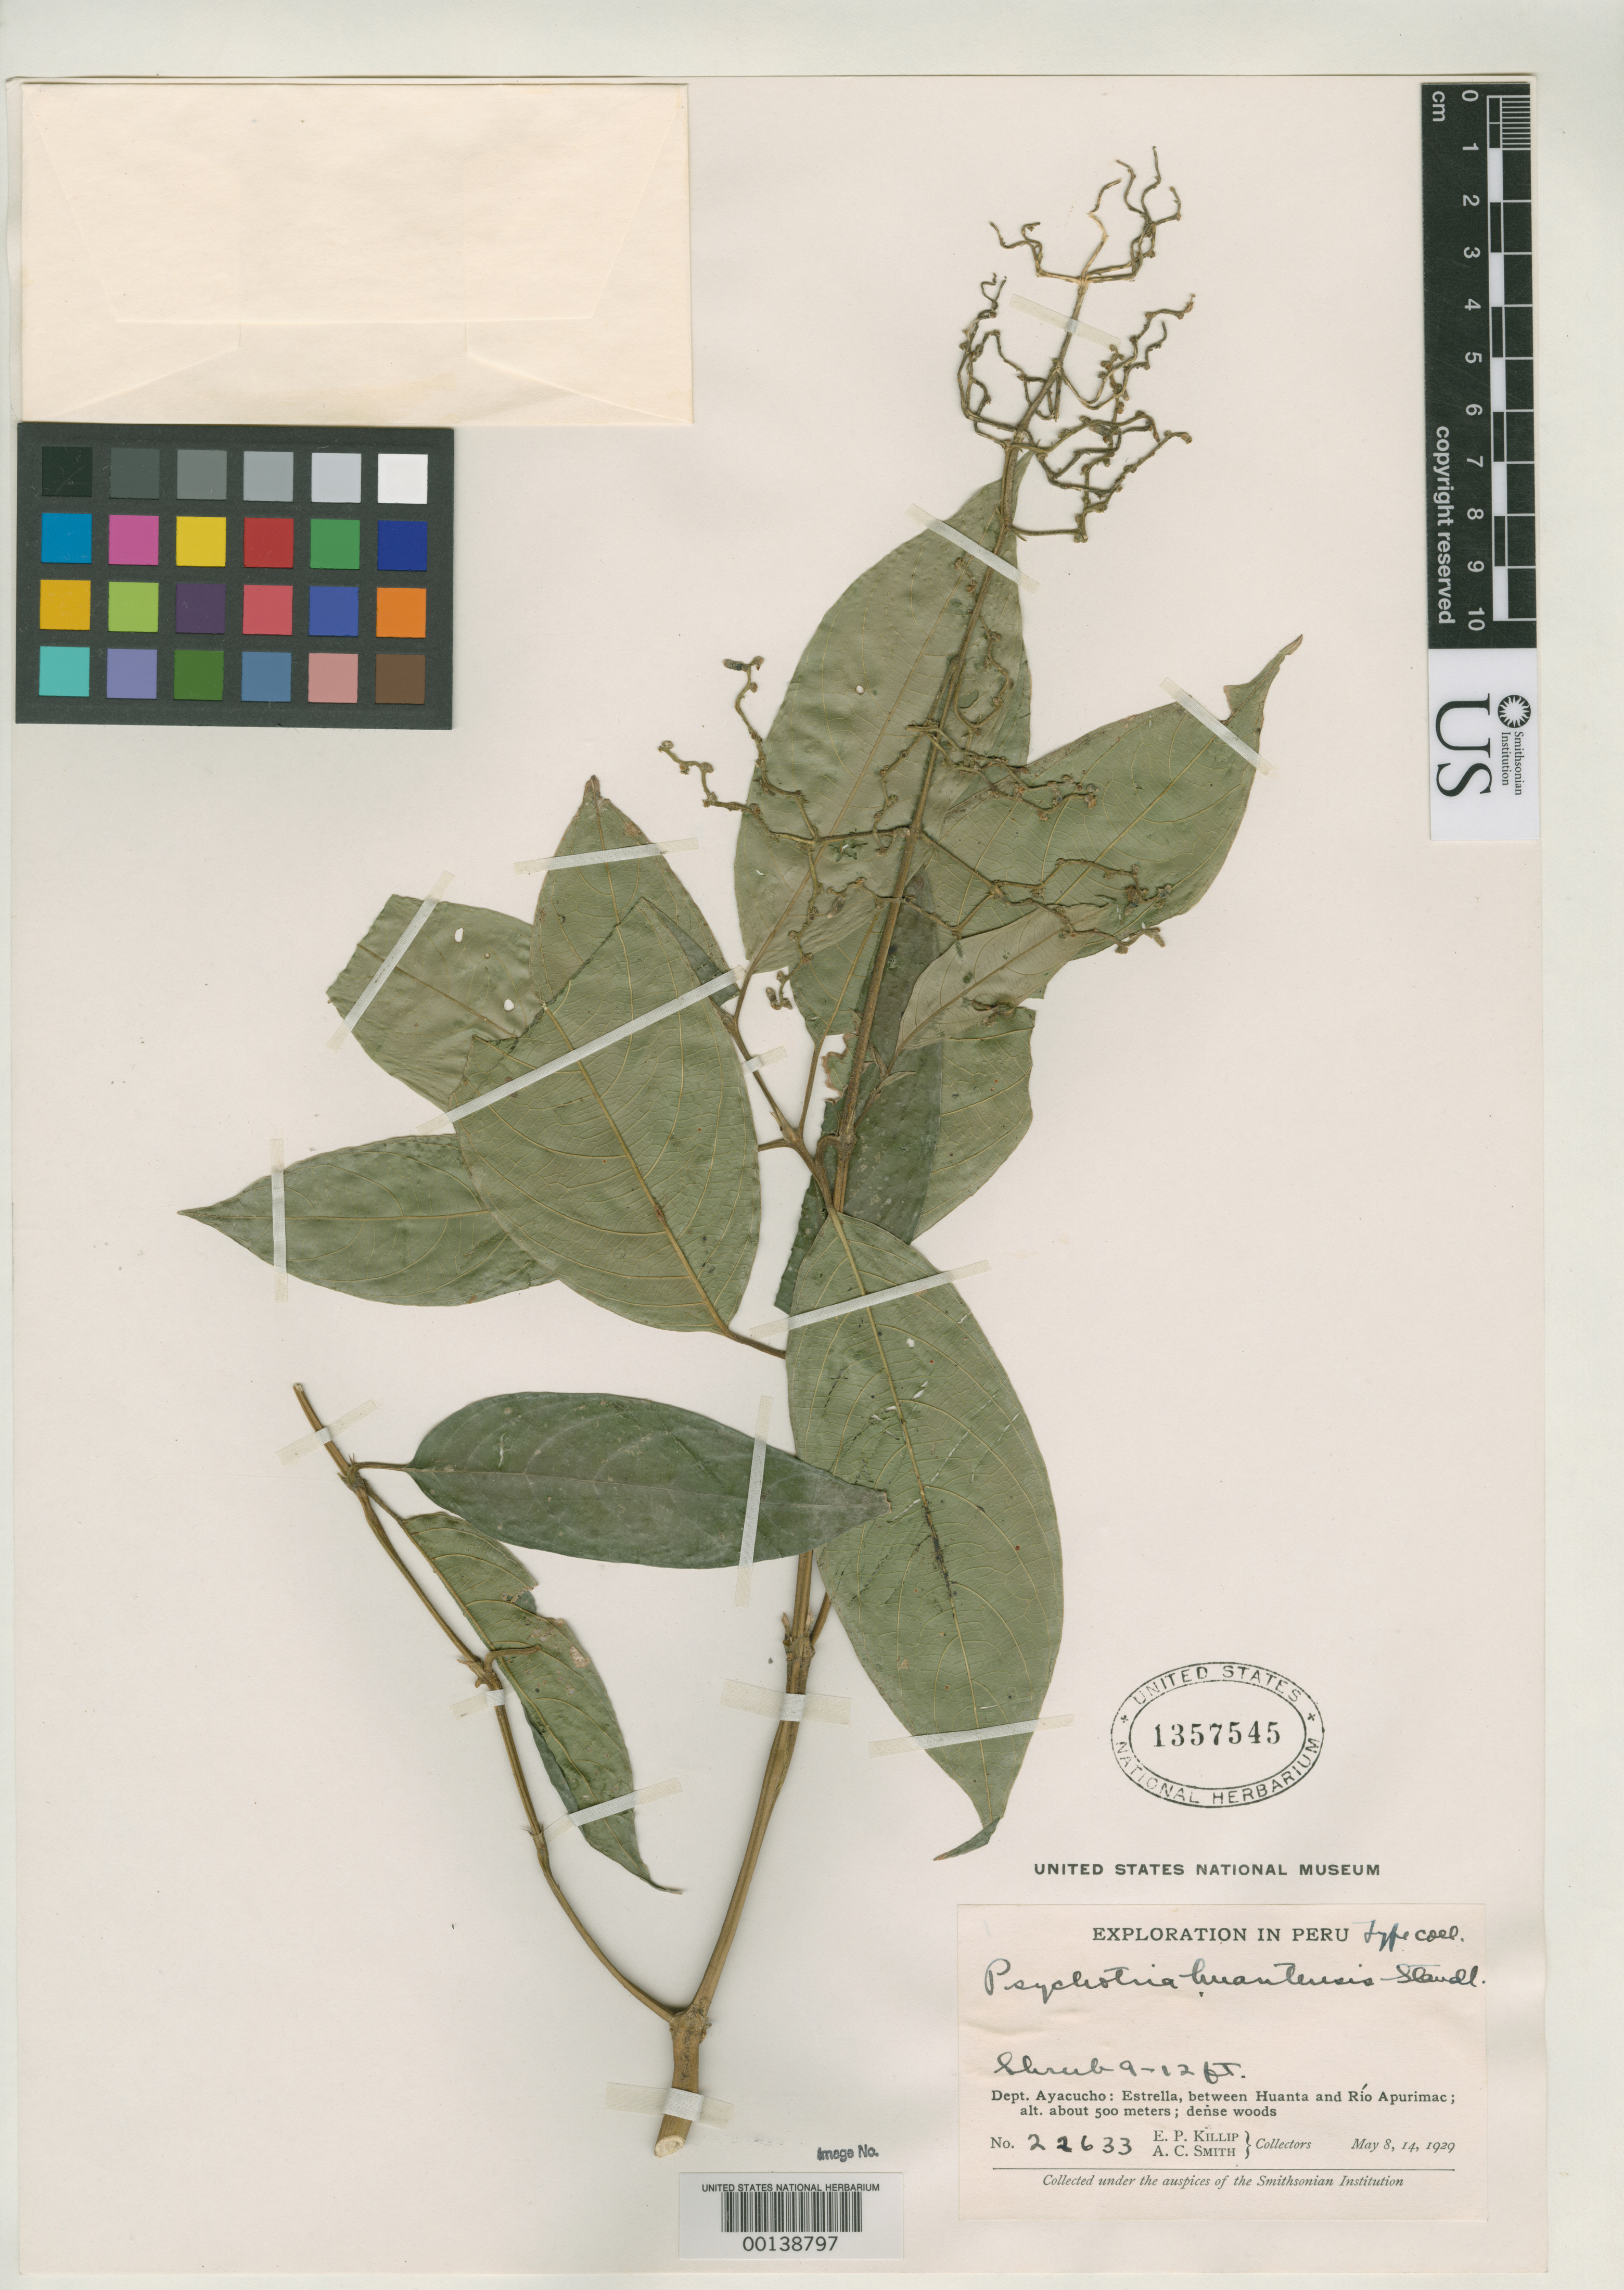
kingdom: Plantae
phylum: Tracheophyta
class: Magnoliopsida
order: Gentianales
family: Rubiaceae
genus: Psychotria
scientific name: Psychotria huantensis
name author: Standl.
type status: Isotype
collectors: E. P. Killip & A. C. Smith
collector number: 22633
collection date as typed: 08 May 1929 to 14 May 1929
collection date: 1929-05-08/1929-05-14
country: Peru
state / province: Ayacucho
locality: Estrella, between Huanta and Río Apurímac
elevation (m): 500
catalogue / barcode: US 1357545